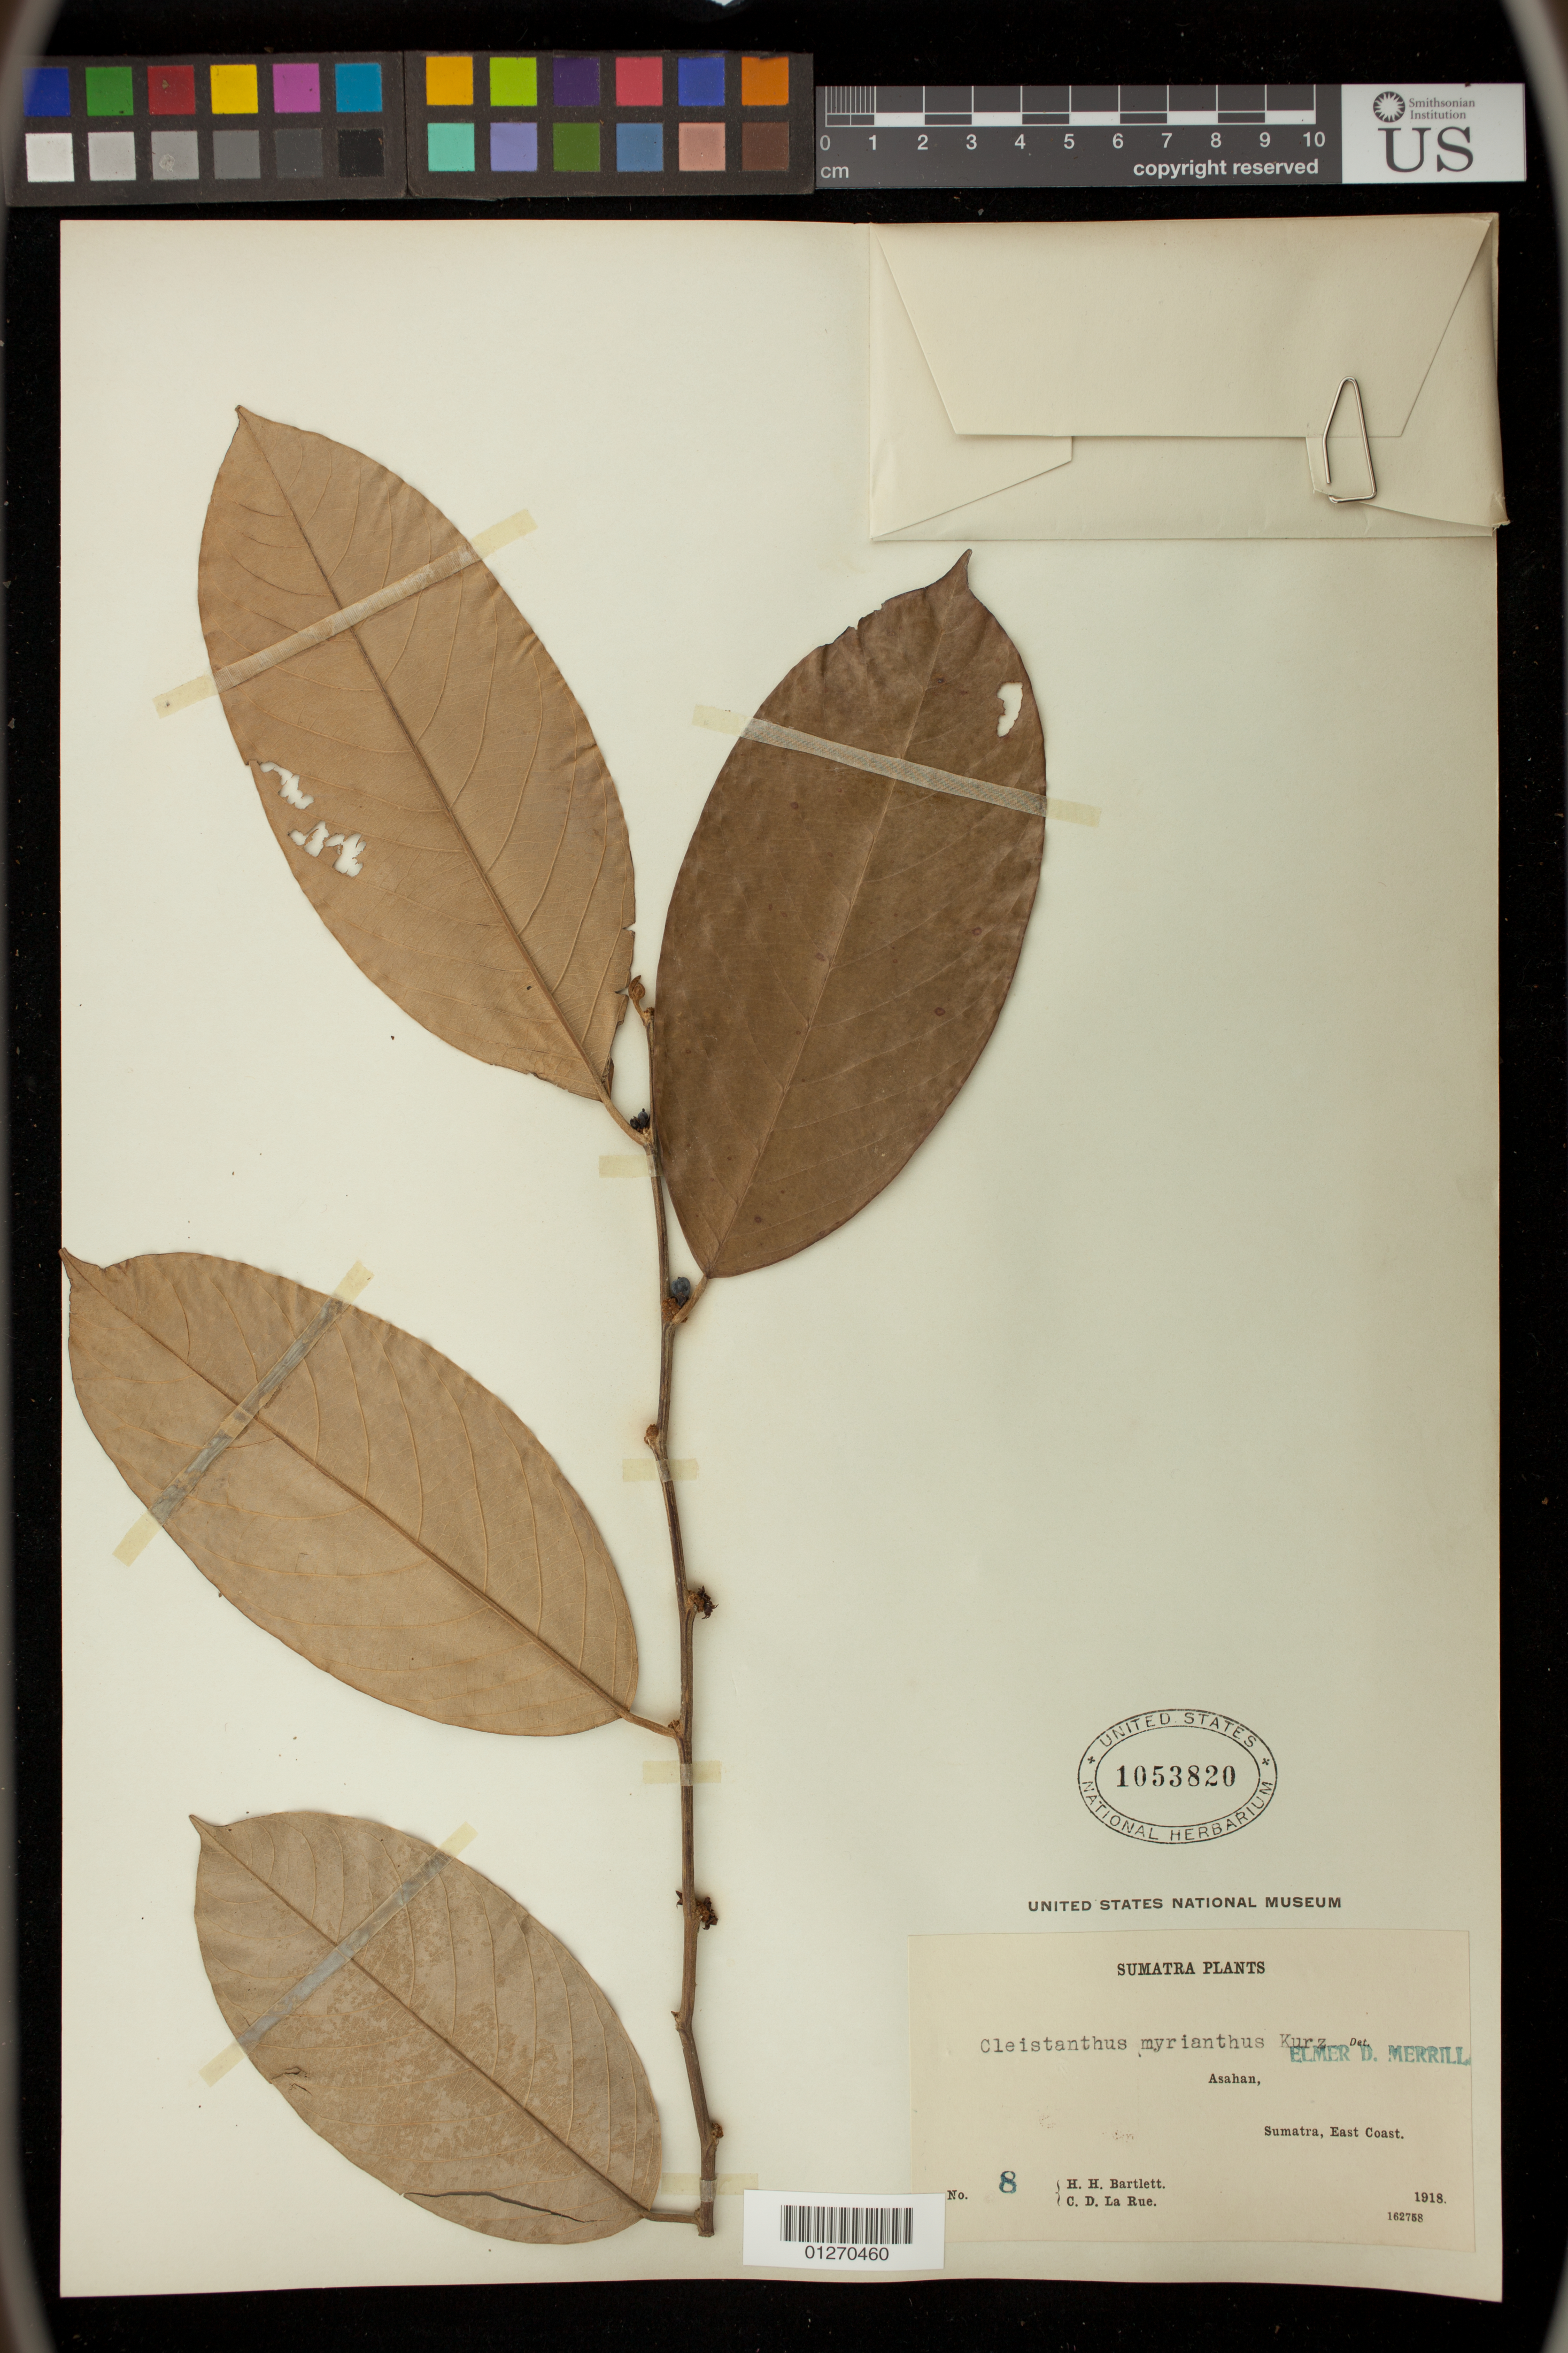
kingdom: Plantae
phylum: Tracheophyta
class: Magnoliopsida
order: Malpighiales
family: Phyllanthaceae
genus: Cleistanthus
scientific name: Cleistanthus myrianthus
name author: (Hassk.) Kurz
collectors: H. H. Bartlett & C. La Rue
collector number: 8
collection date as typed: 1918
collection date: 1918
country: Indonesia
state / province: Sumatra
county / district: Sumatera Utara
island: Sumatra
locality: Asahan, Sumatra, East Coast.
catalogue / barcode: US 1053820